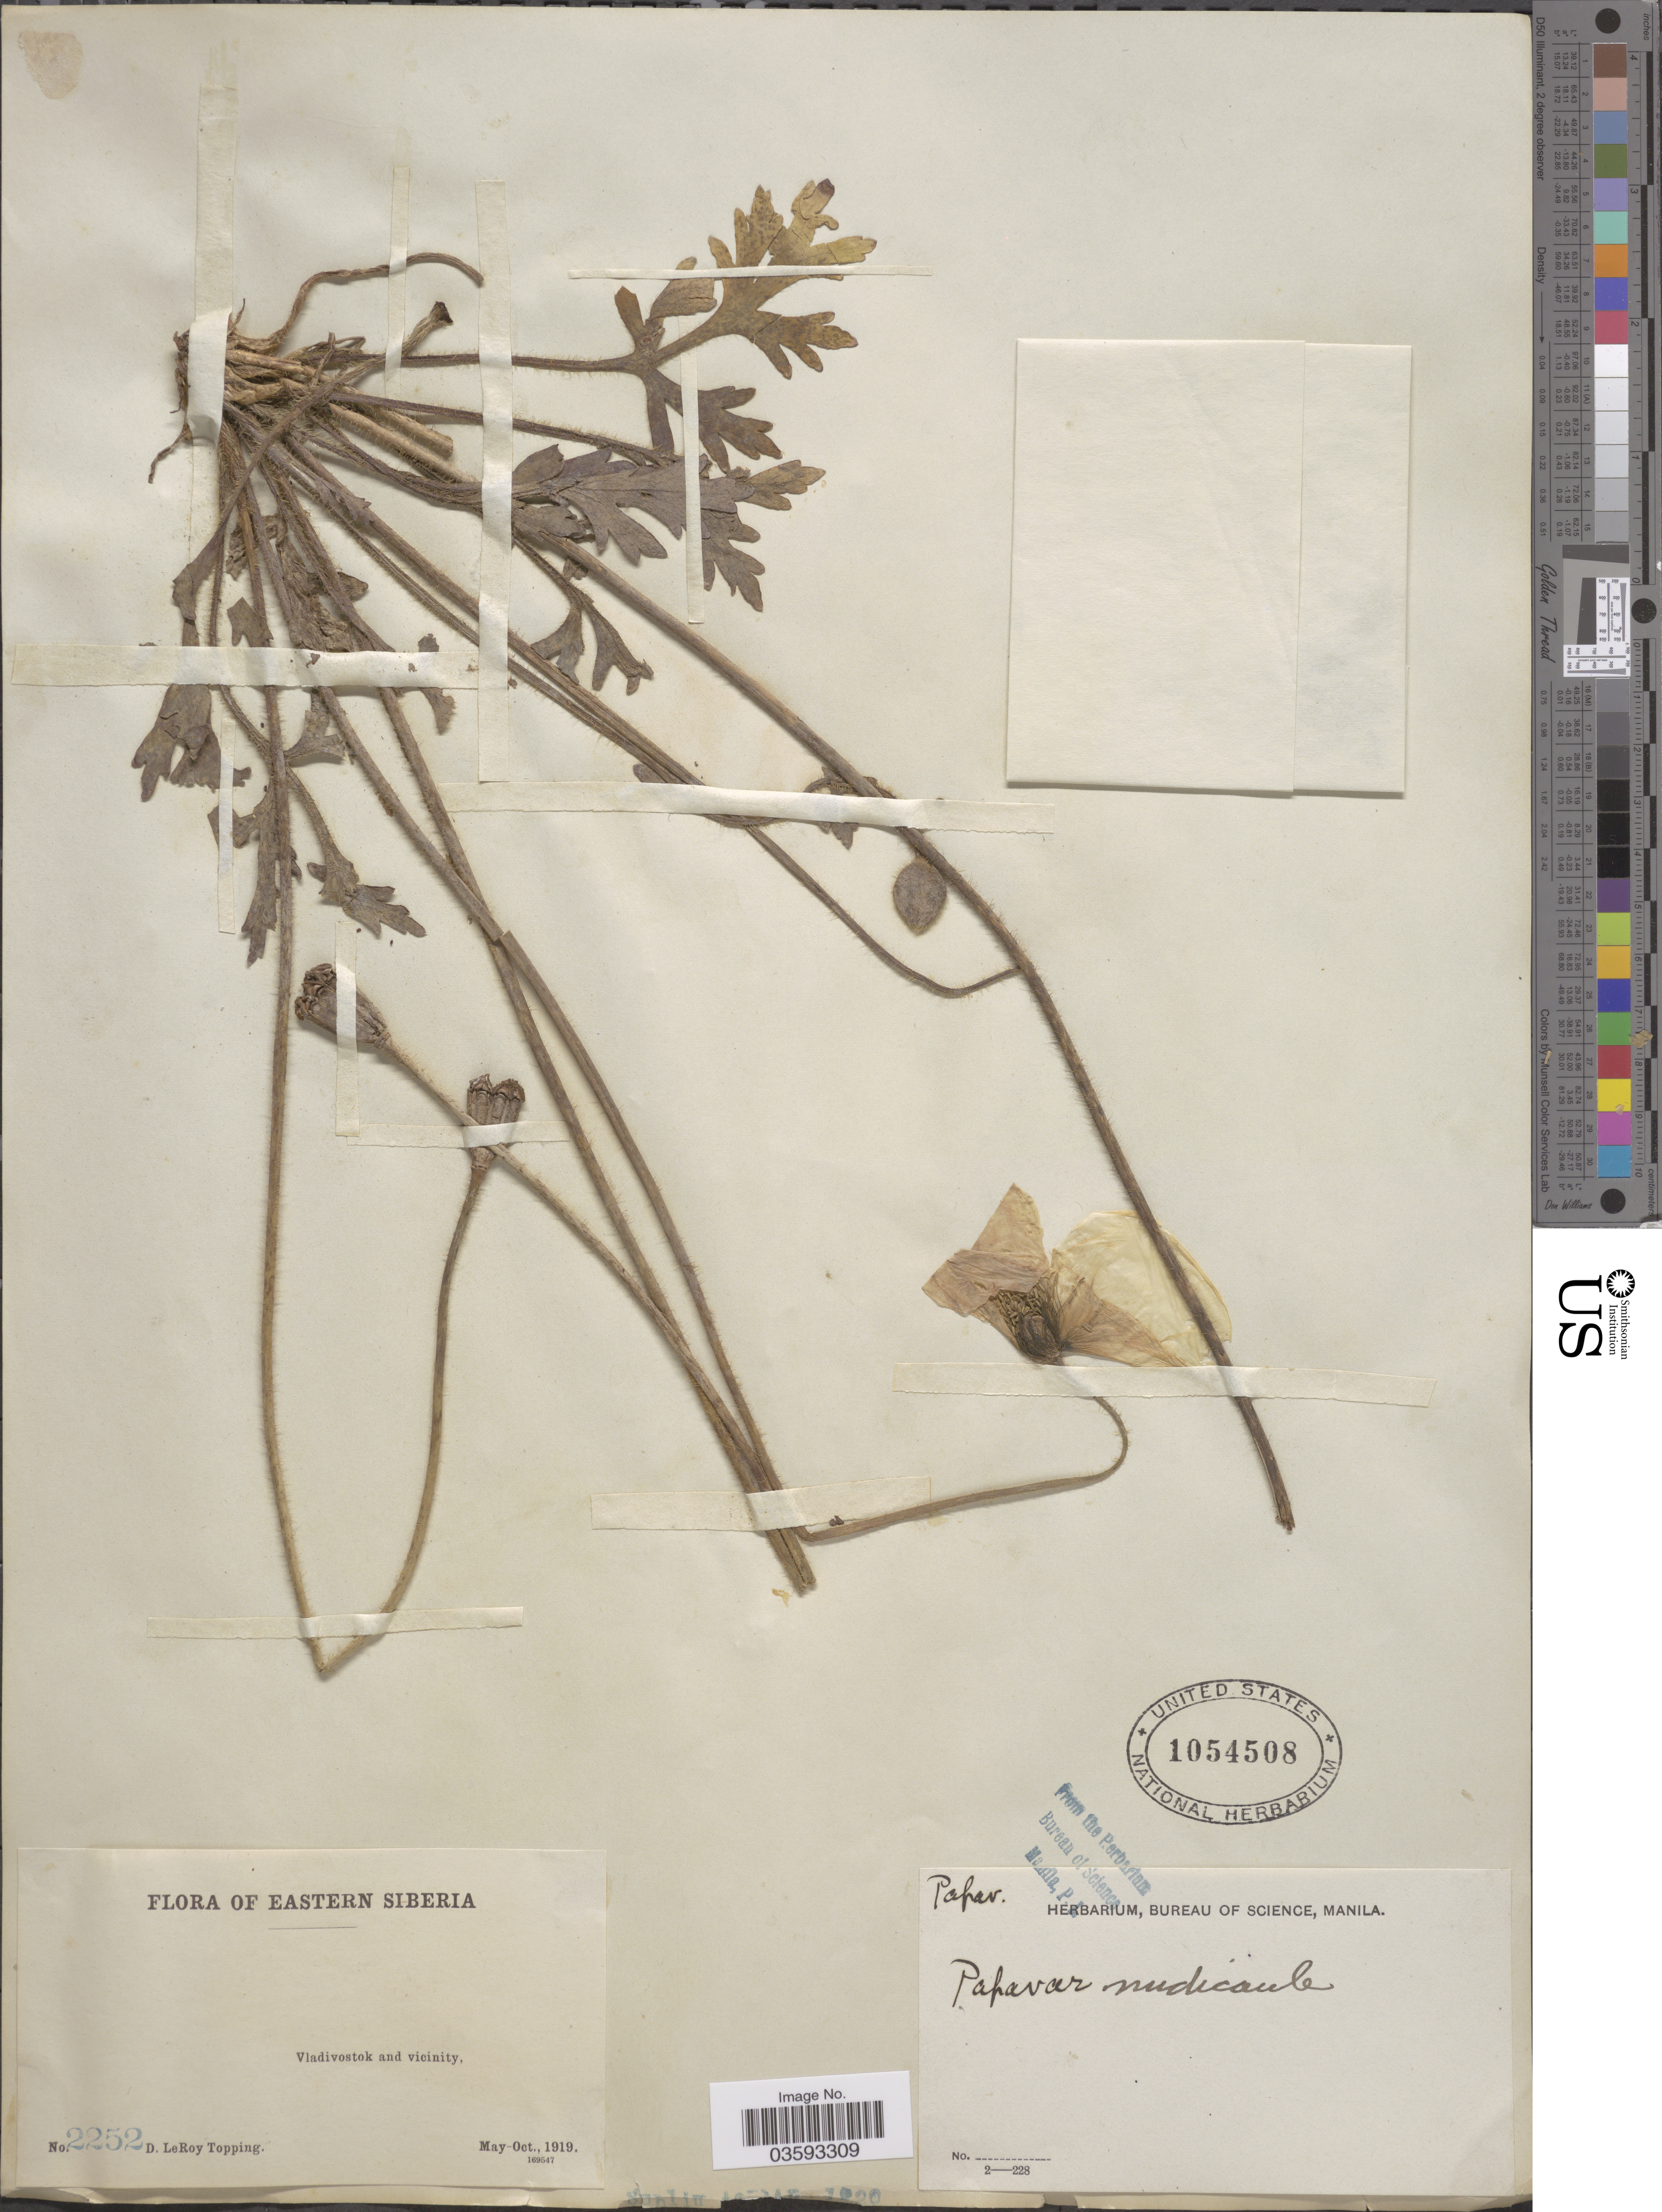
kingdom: Plantae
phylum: Tracheophyta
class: Magnoliopsida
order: Ranunculales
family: Papaveraceae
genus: Papaver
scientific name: Papaver nudicaule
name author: L.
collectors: D. L. Topping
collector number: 2252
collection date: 1919-05/1919-10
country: Russian Federation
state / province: Primorsky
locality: Eastern Siberia. Vladivostok and vicinity.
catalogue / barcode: US 1054508